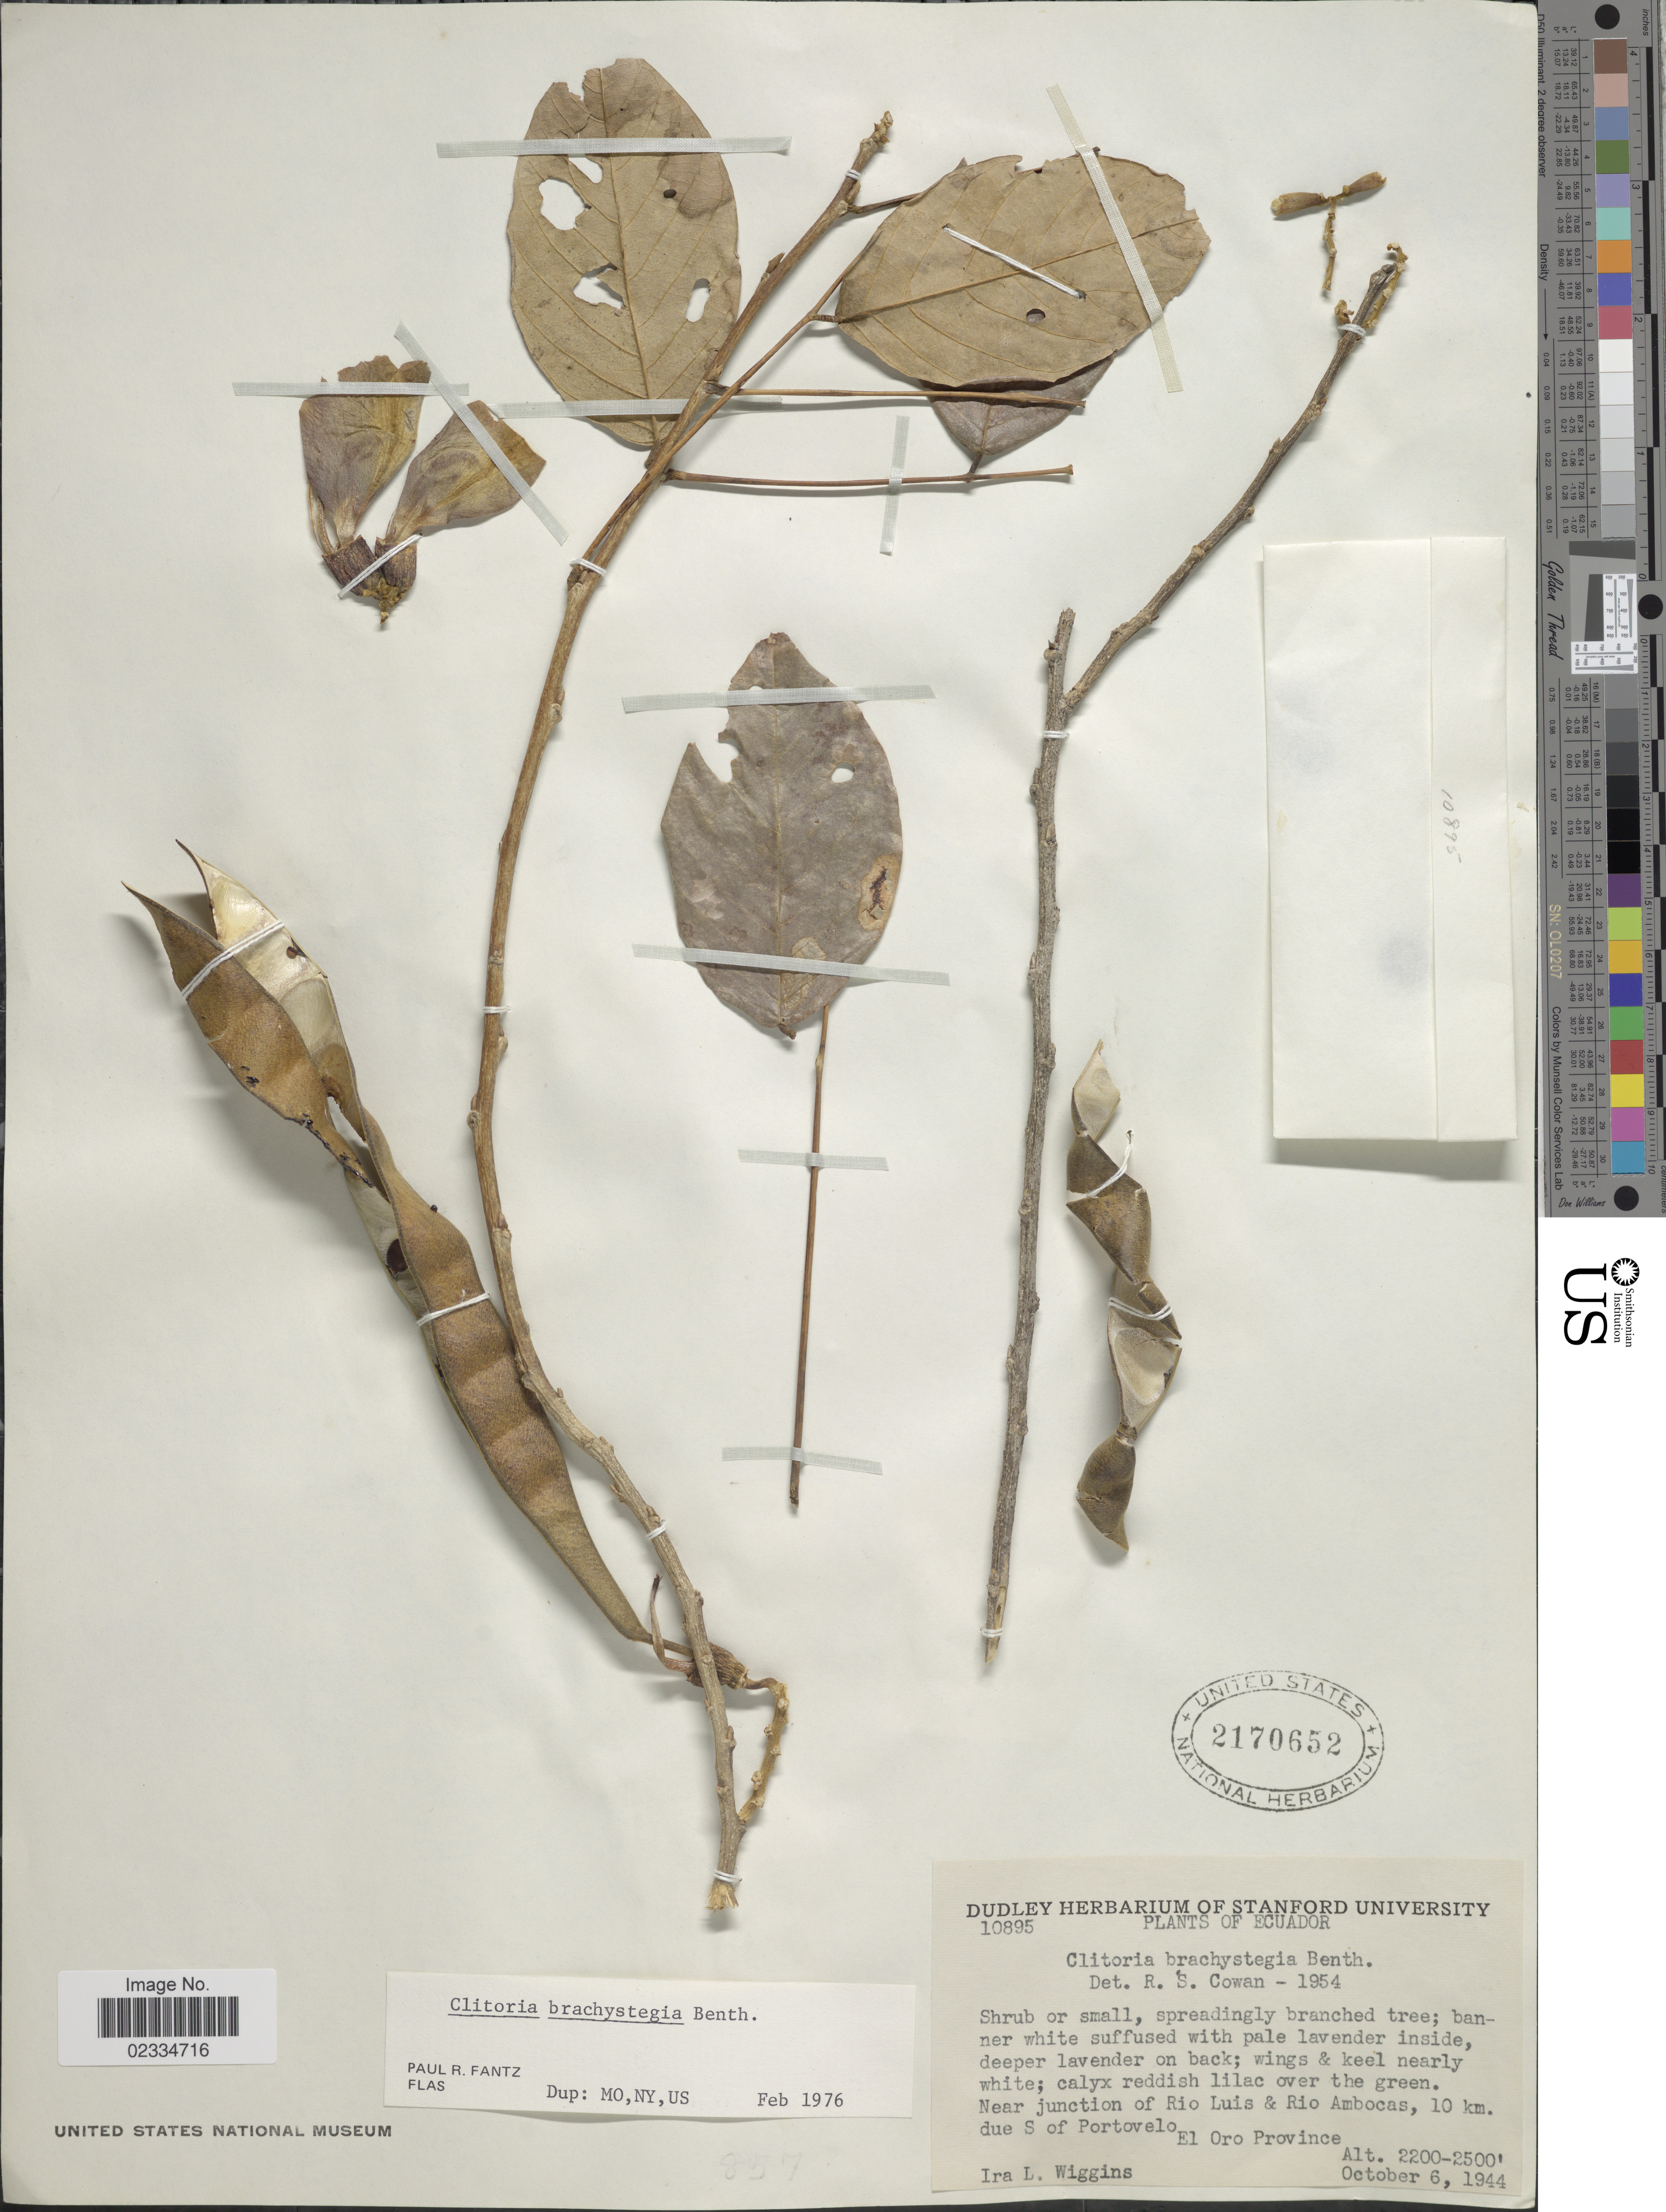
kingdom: Plantae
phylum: Tracheophyta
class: Magnoliopsida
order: Fabales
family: Fabaceae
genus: Clitoria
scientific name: Clitoria brachystegia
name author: Benth.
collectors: I. L. Wiggins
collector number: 10895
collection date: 1944-10-06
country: Ecuador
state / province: El Oro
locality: Near junction of Rio Luis & Rio Ambocas, 10 km due S of Portovelo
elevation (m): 671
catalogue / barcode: US 2170652